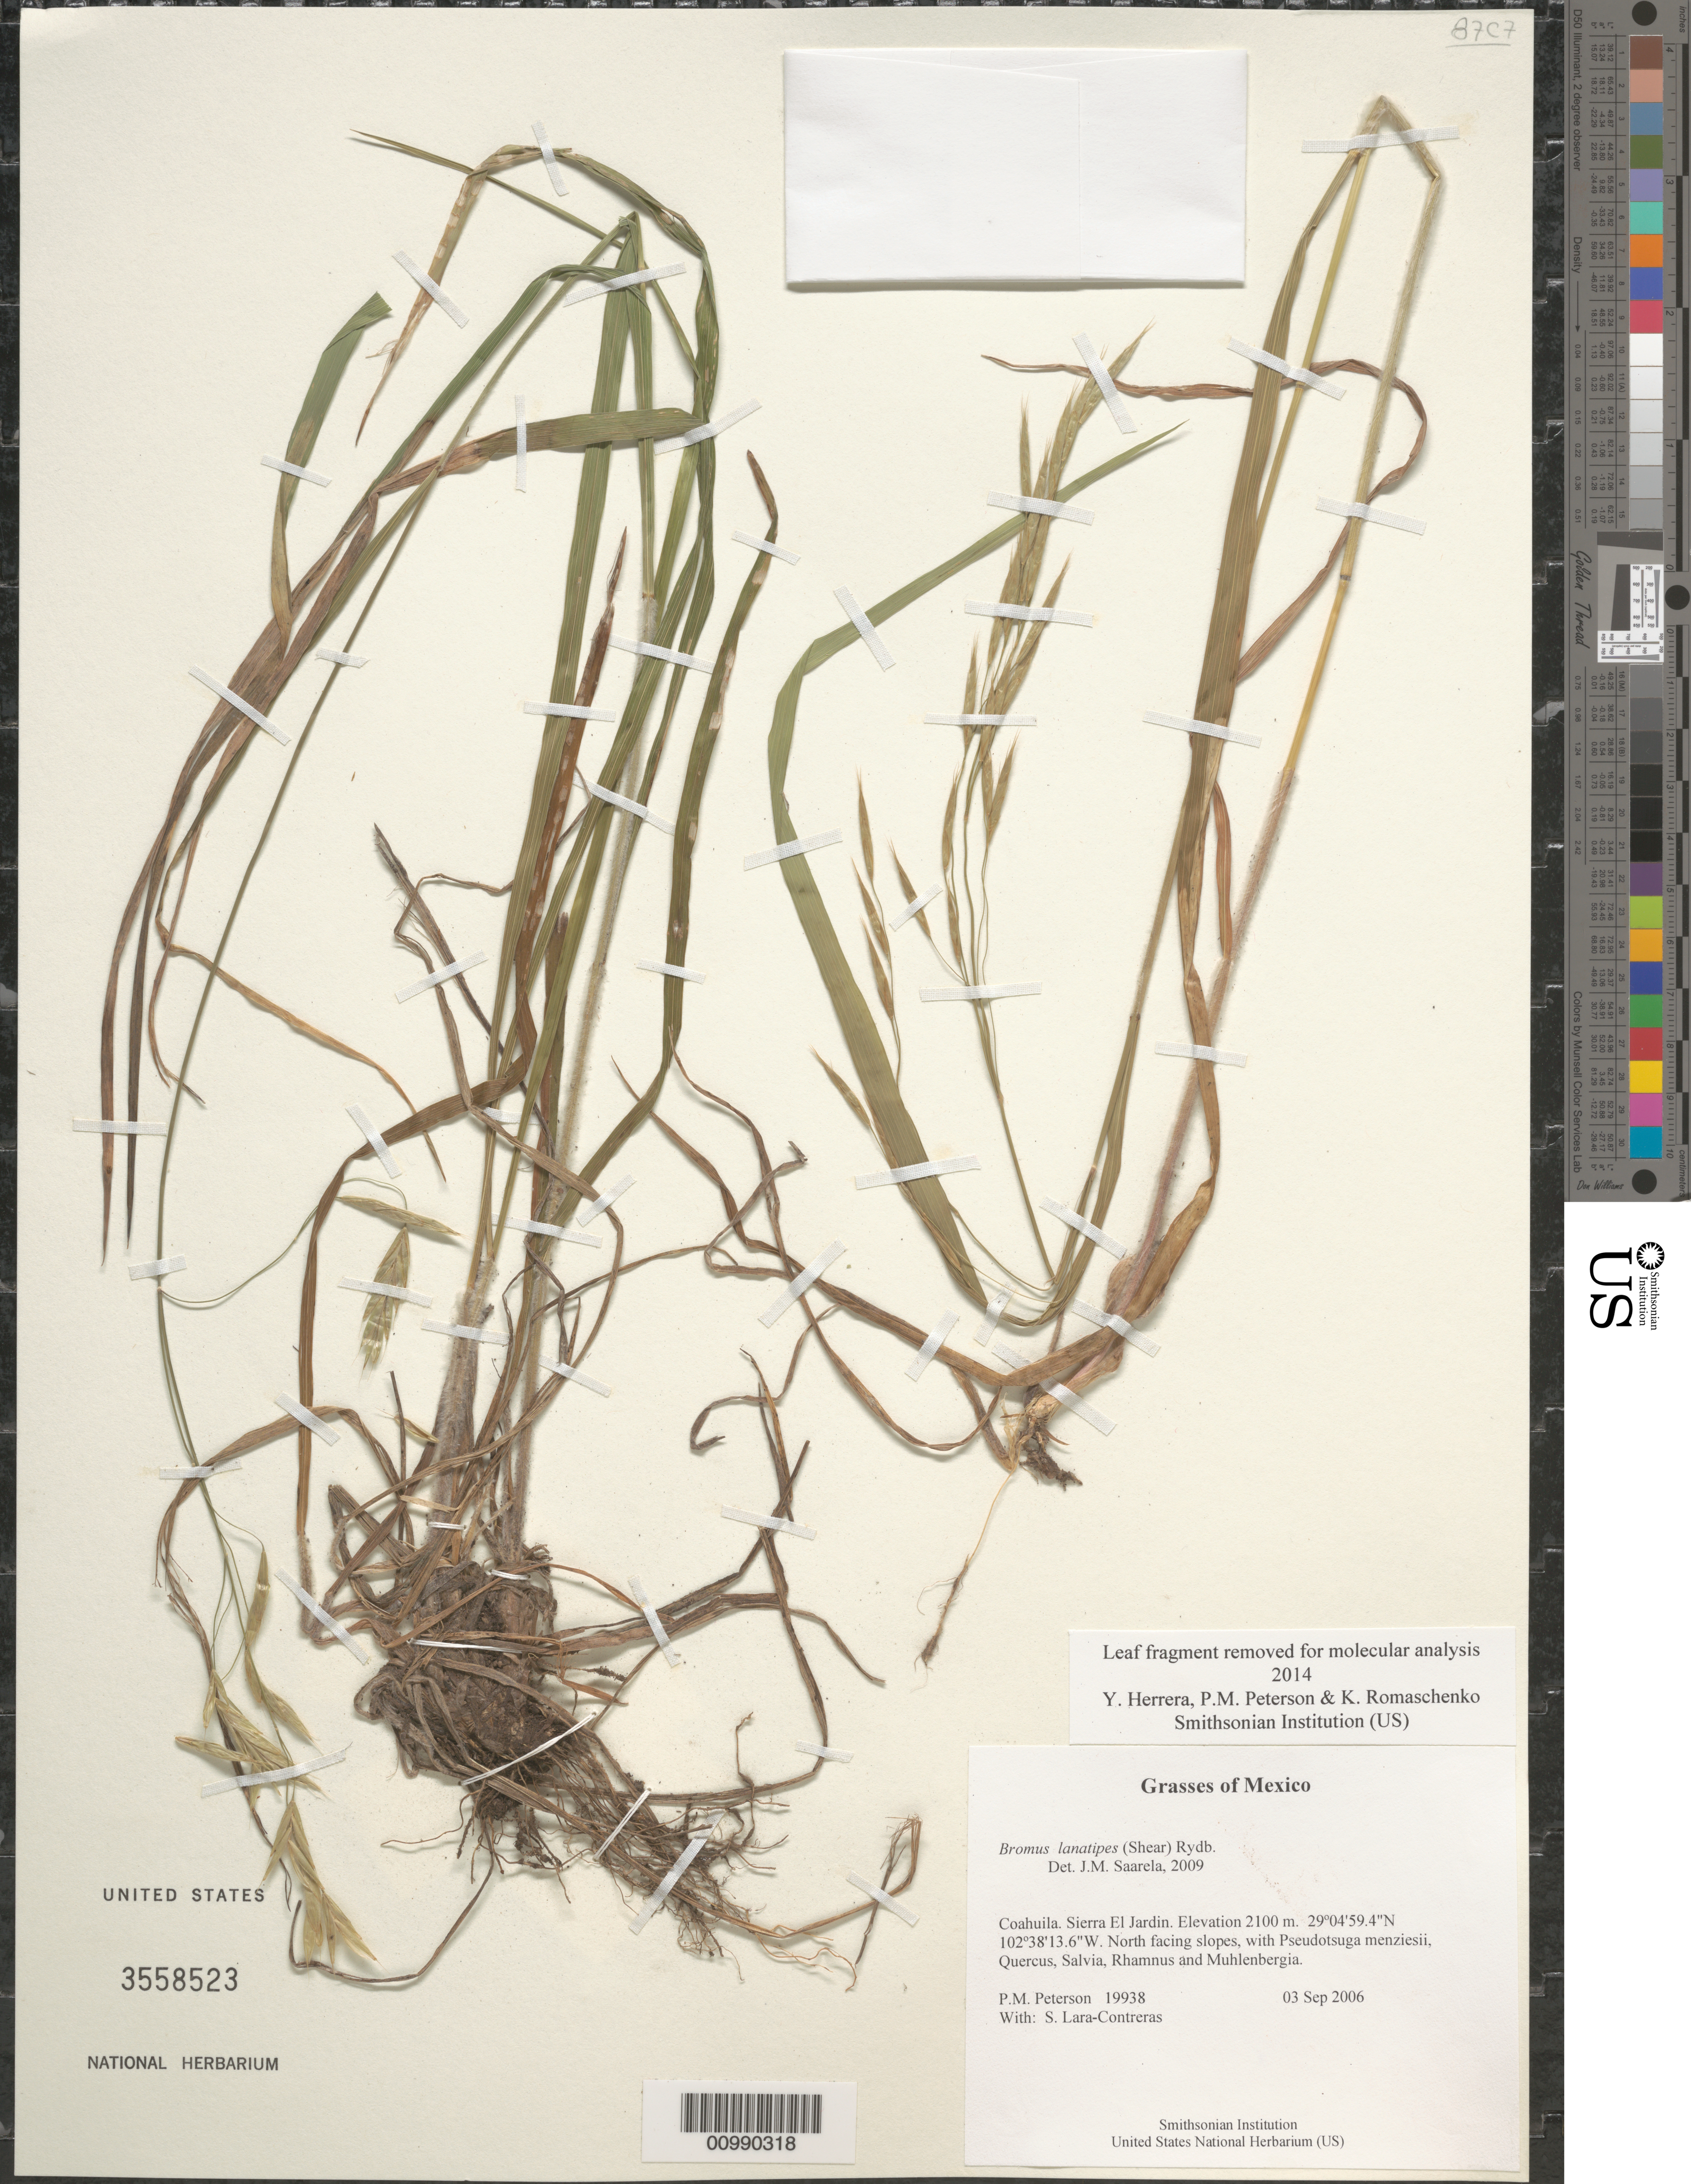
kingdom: Plantae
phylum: Tracheophyta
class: Liliopsida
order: Poales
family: Poaceae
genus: Bromus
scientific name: Bromus lanatipes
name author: (Shear) Rydb.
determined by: Saarela, J. M., (CAN), Canadian Museum of Nature (CANADA)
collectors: P. M. Peterson & S. Lara Contreras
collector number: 19938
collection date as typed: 03 Sep 2006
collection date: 2006-09-03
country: Mexico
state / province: Coahuila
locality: Sierra El Jardin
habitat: North facing slopes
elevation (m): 2100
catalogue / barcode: US 3558523